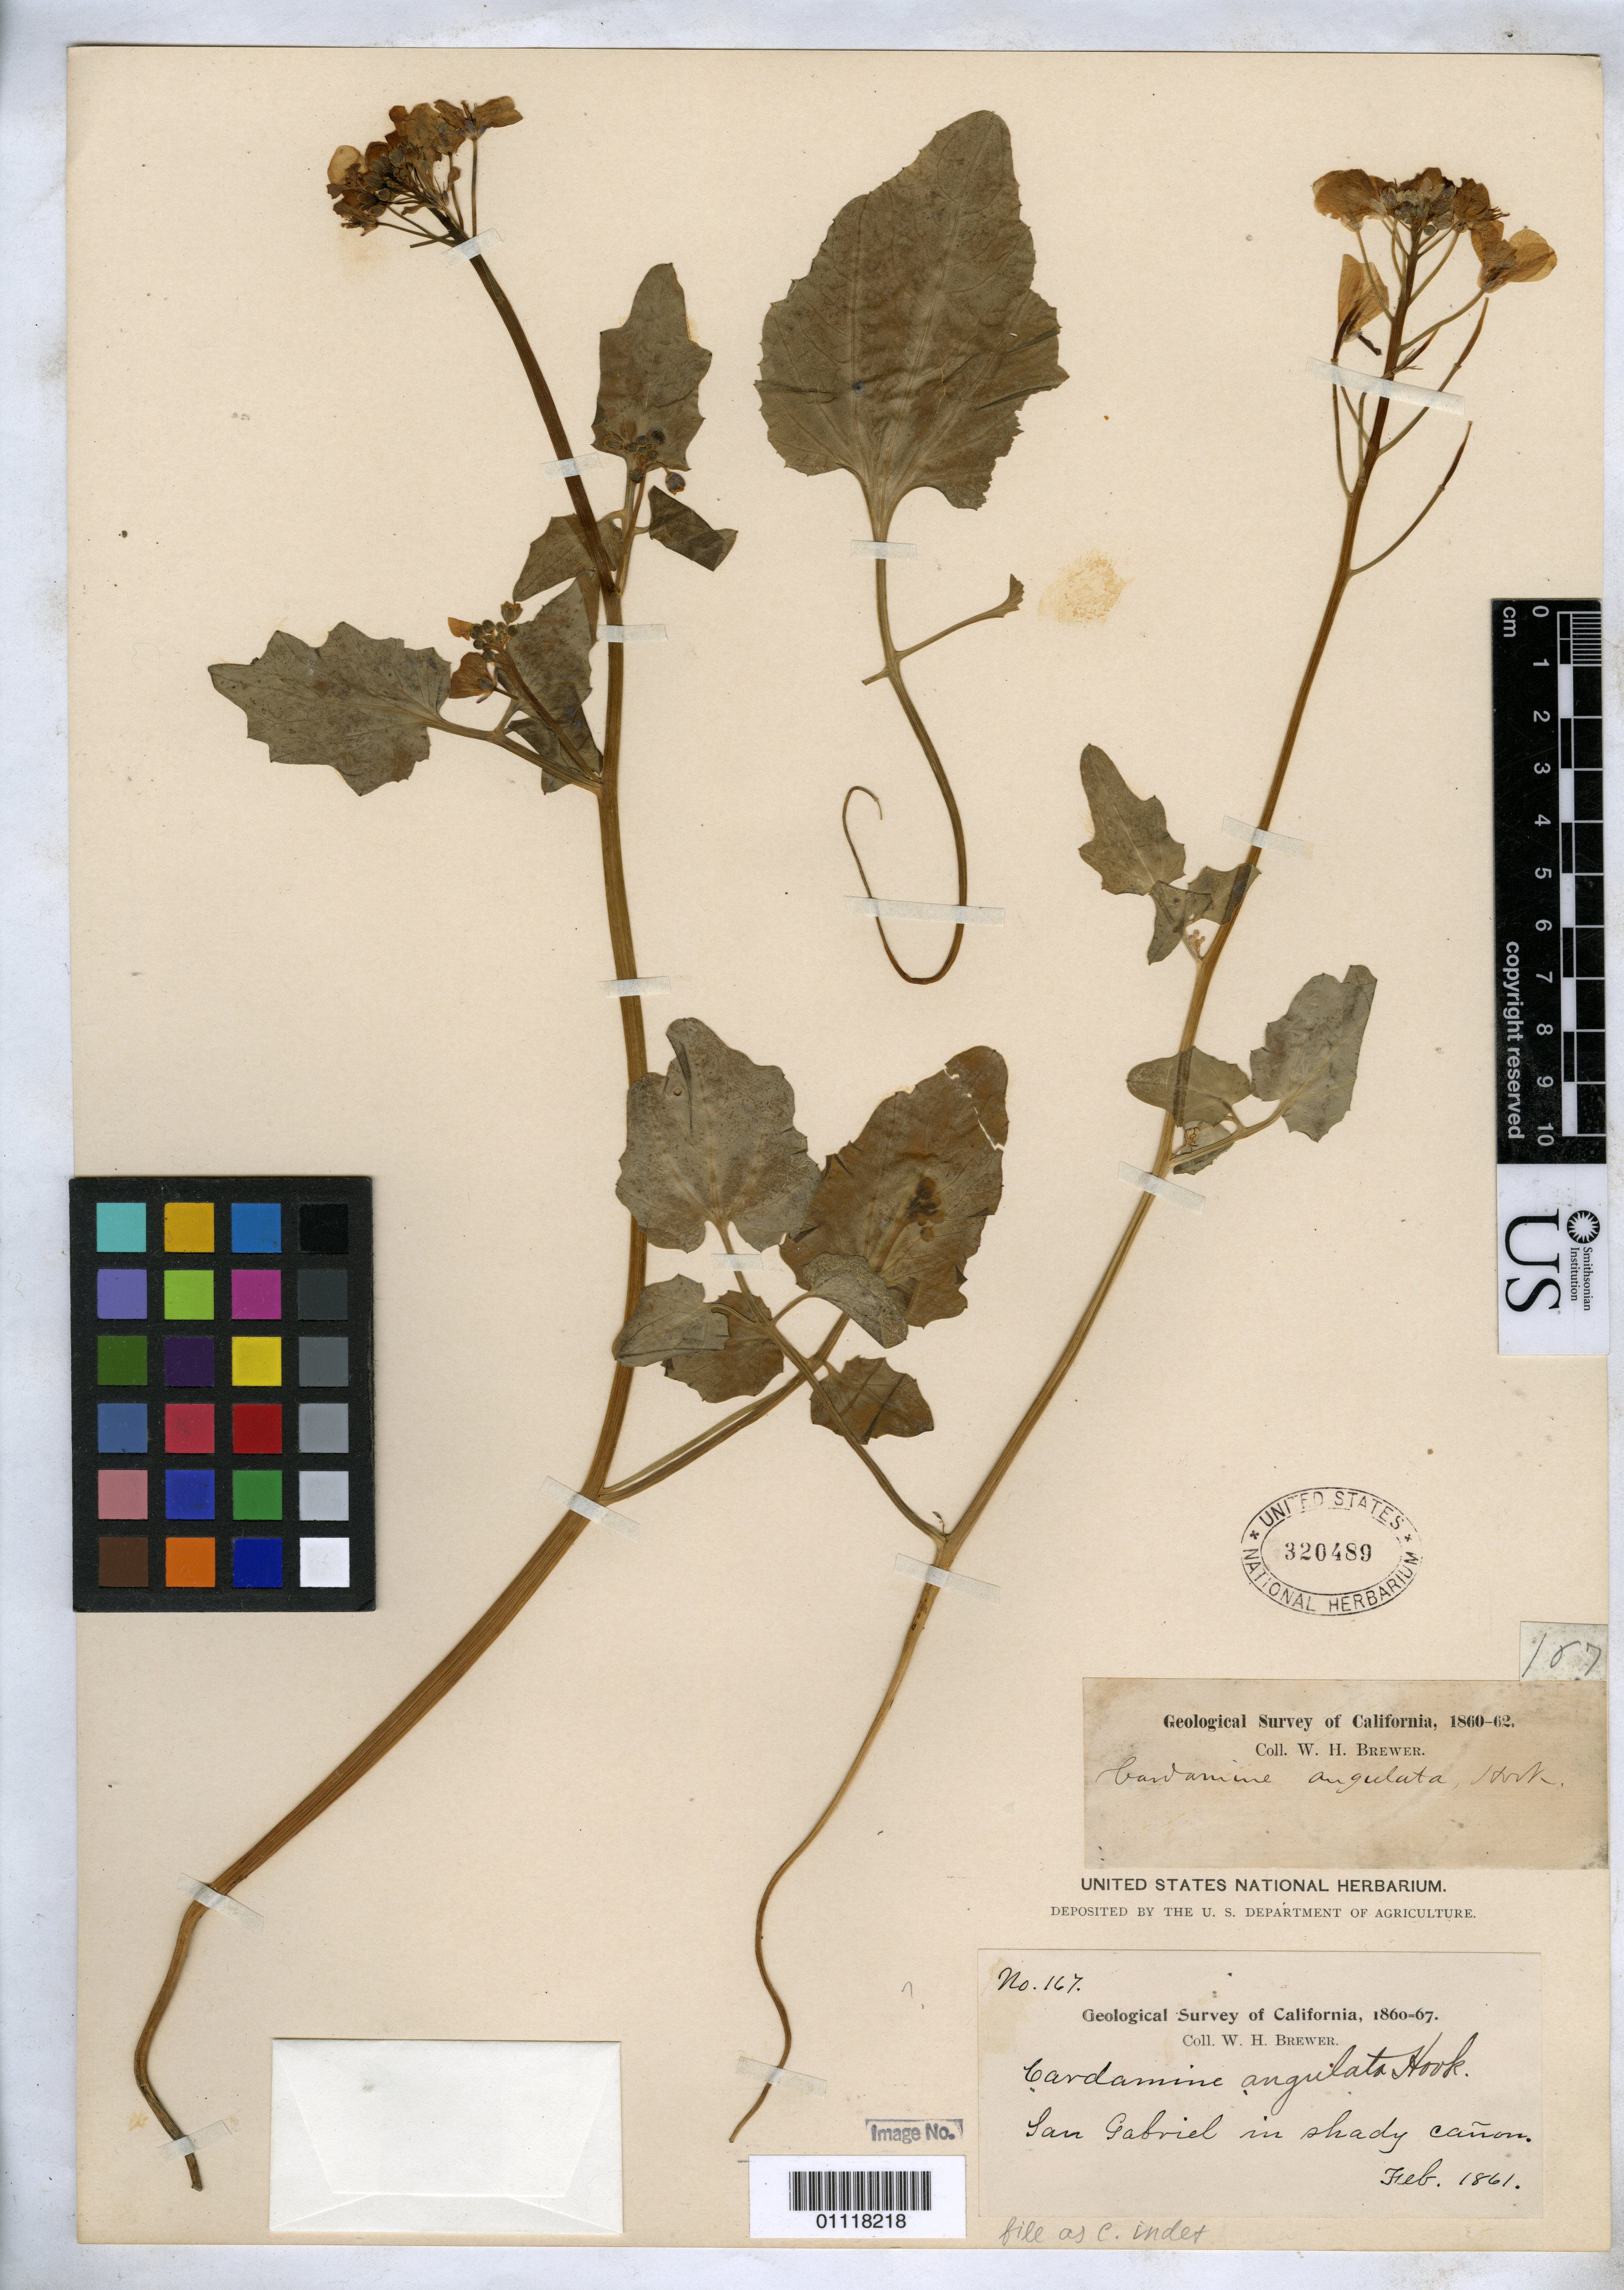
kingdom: Plantae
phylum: Tracheophyta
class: Magnoliopsida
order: Brassicales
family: Brassicaceae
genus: Cardamine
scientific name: Cardamine sp.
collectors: W. H. Brewer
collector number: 167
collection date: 1861-02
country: United States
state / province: California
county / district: Los Angeles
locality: San Gabriel, in shady canyon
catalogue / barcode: US 320489